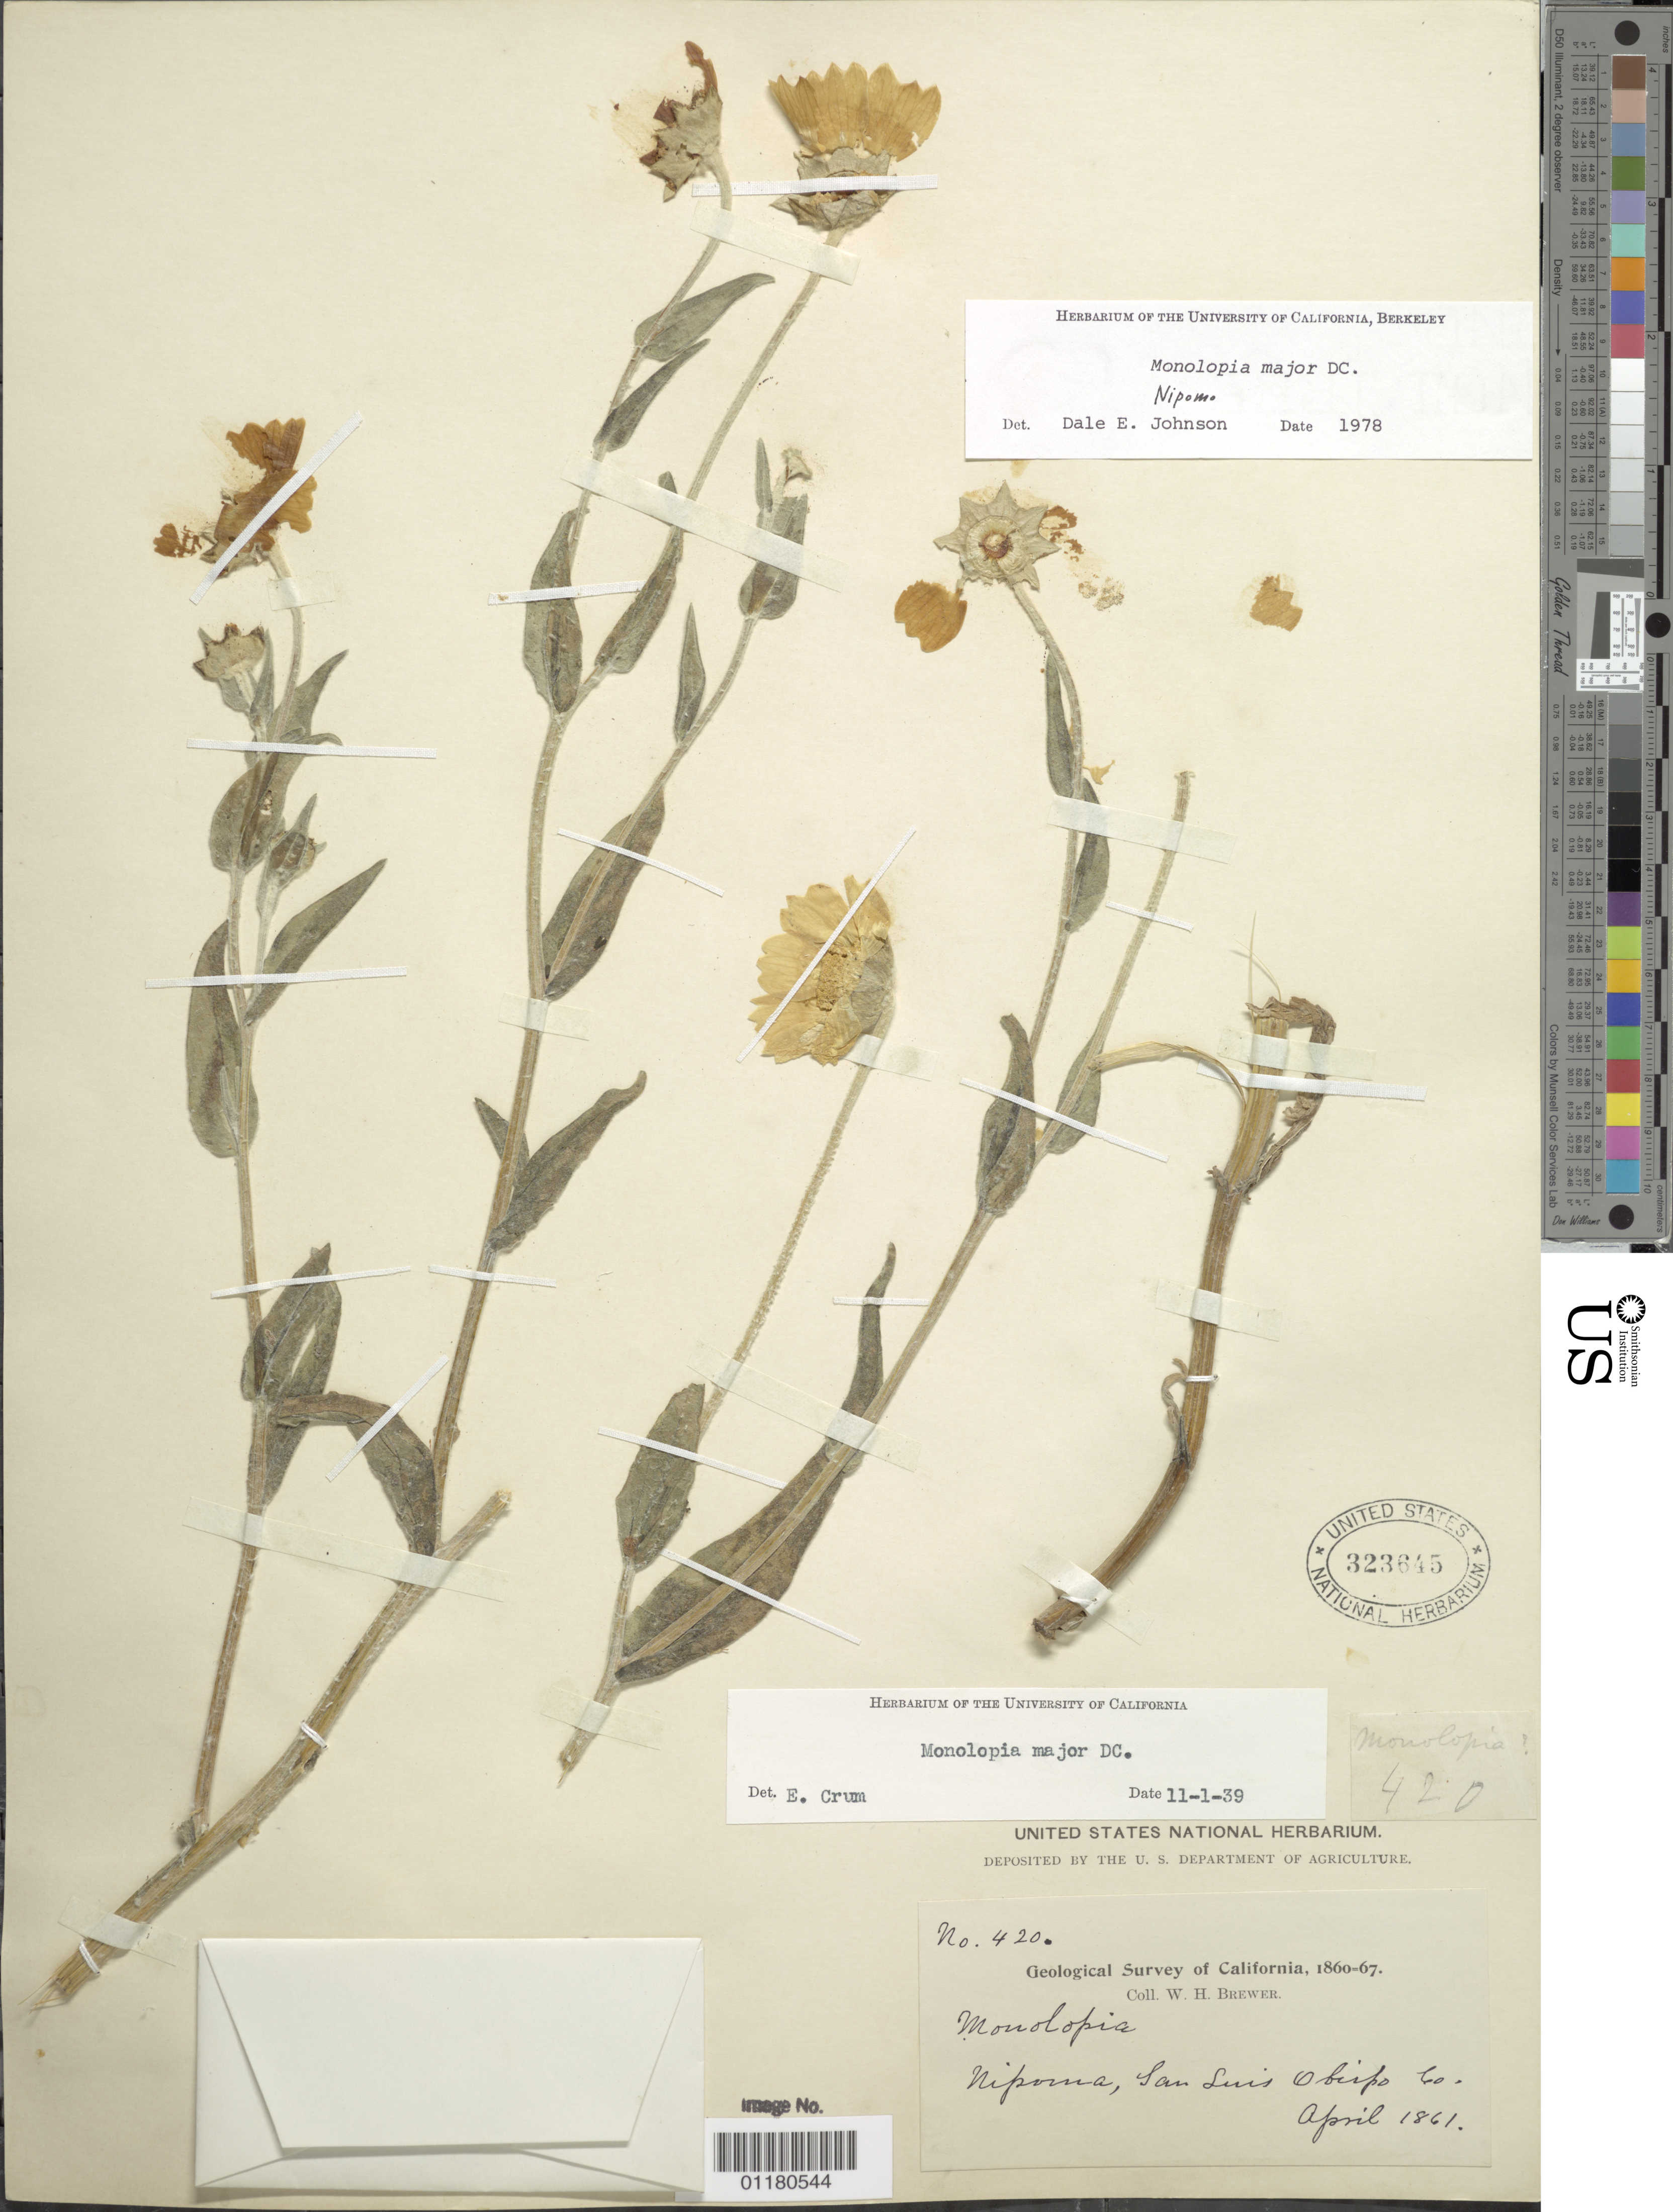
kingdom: Plantae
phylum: Tracheophyta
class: Magnoliopsida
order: Asterales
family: Asteraceae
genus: Monolopia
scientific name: Monolopia major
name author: DC.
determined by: Johnson, D. E.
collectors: W. H. Brewer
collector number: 420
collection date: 1861-04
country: United States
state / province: California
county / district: San Luis Obispo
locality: Nipoma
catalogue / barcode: US 323645